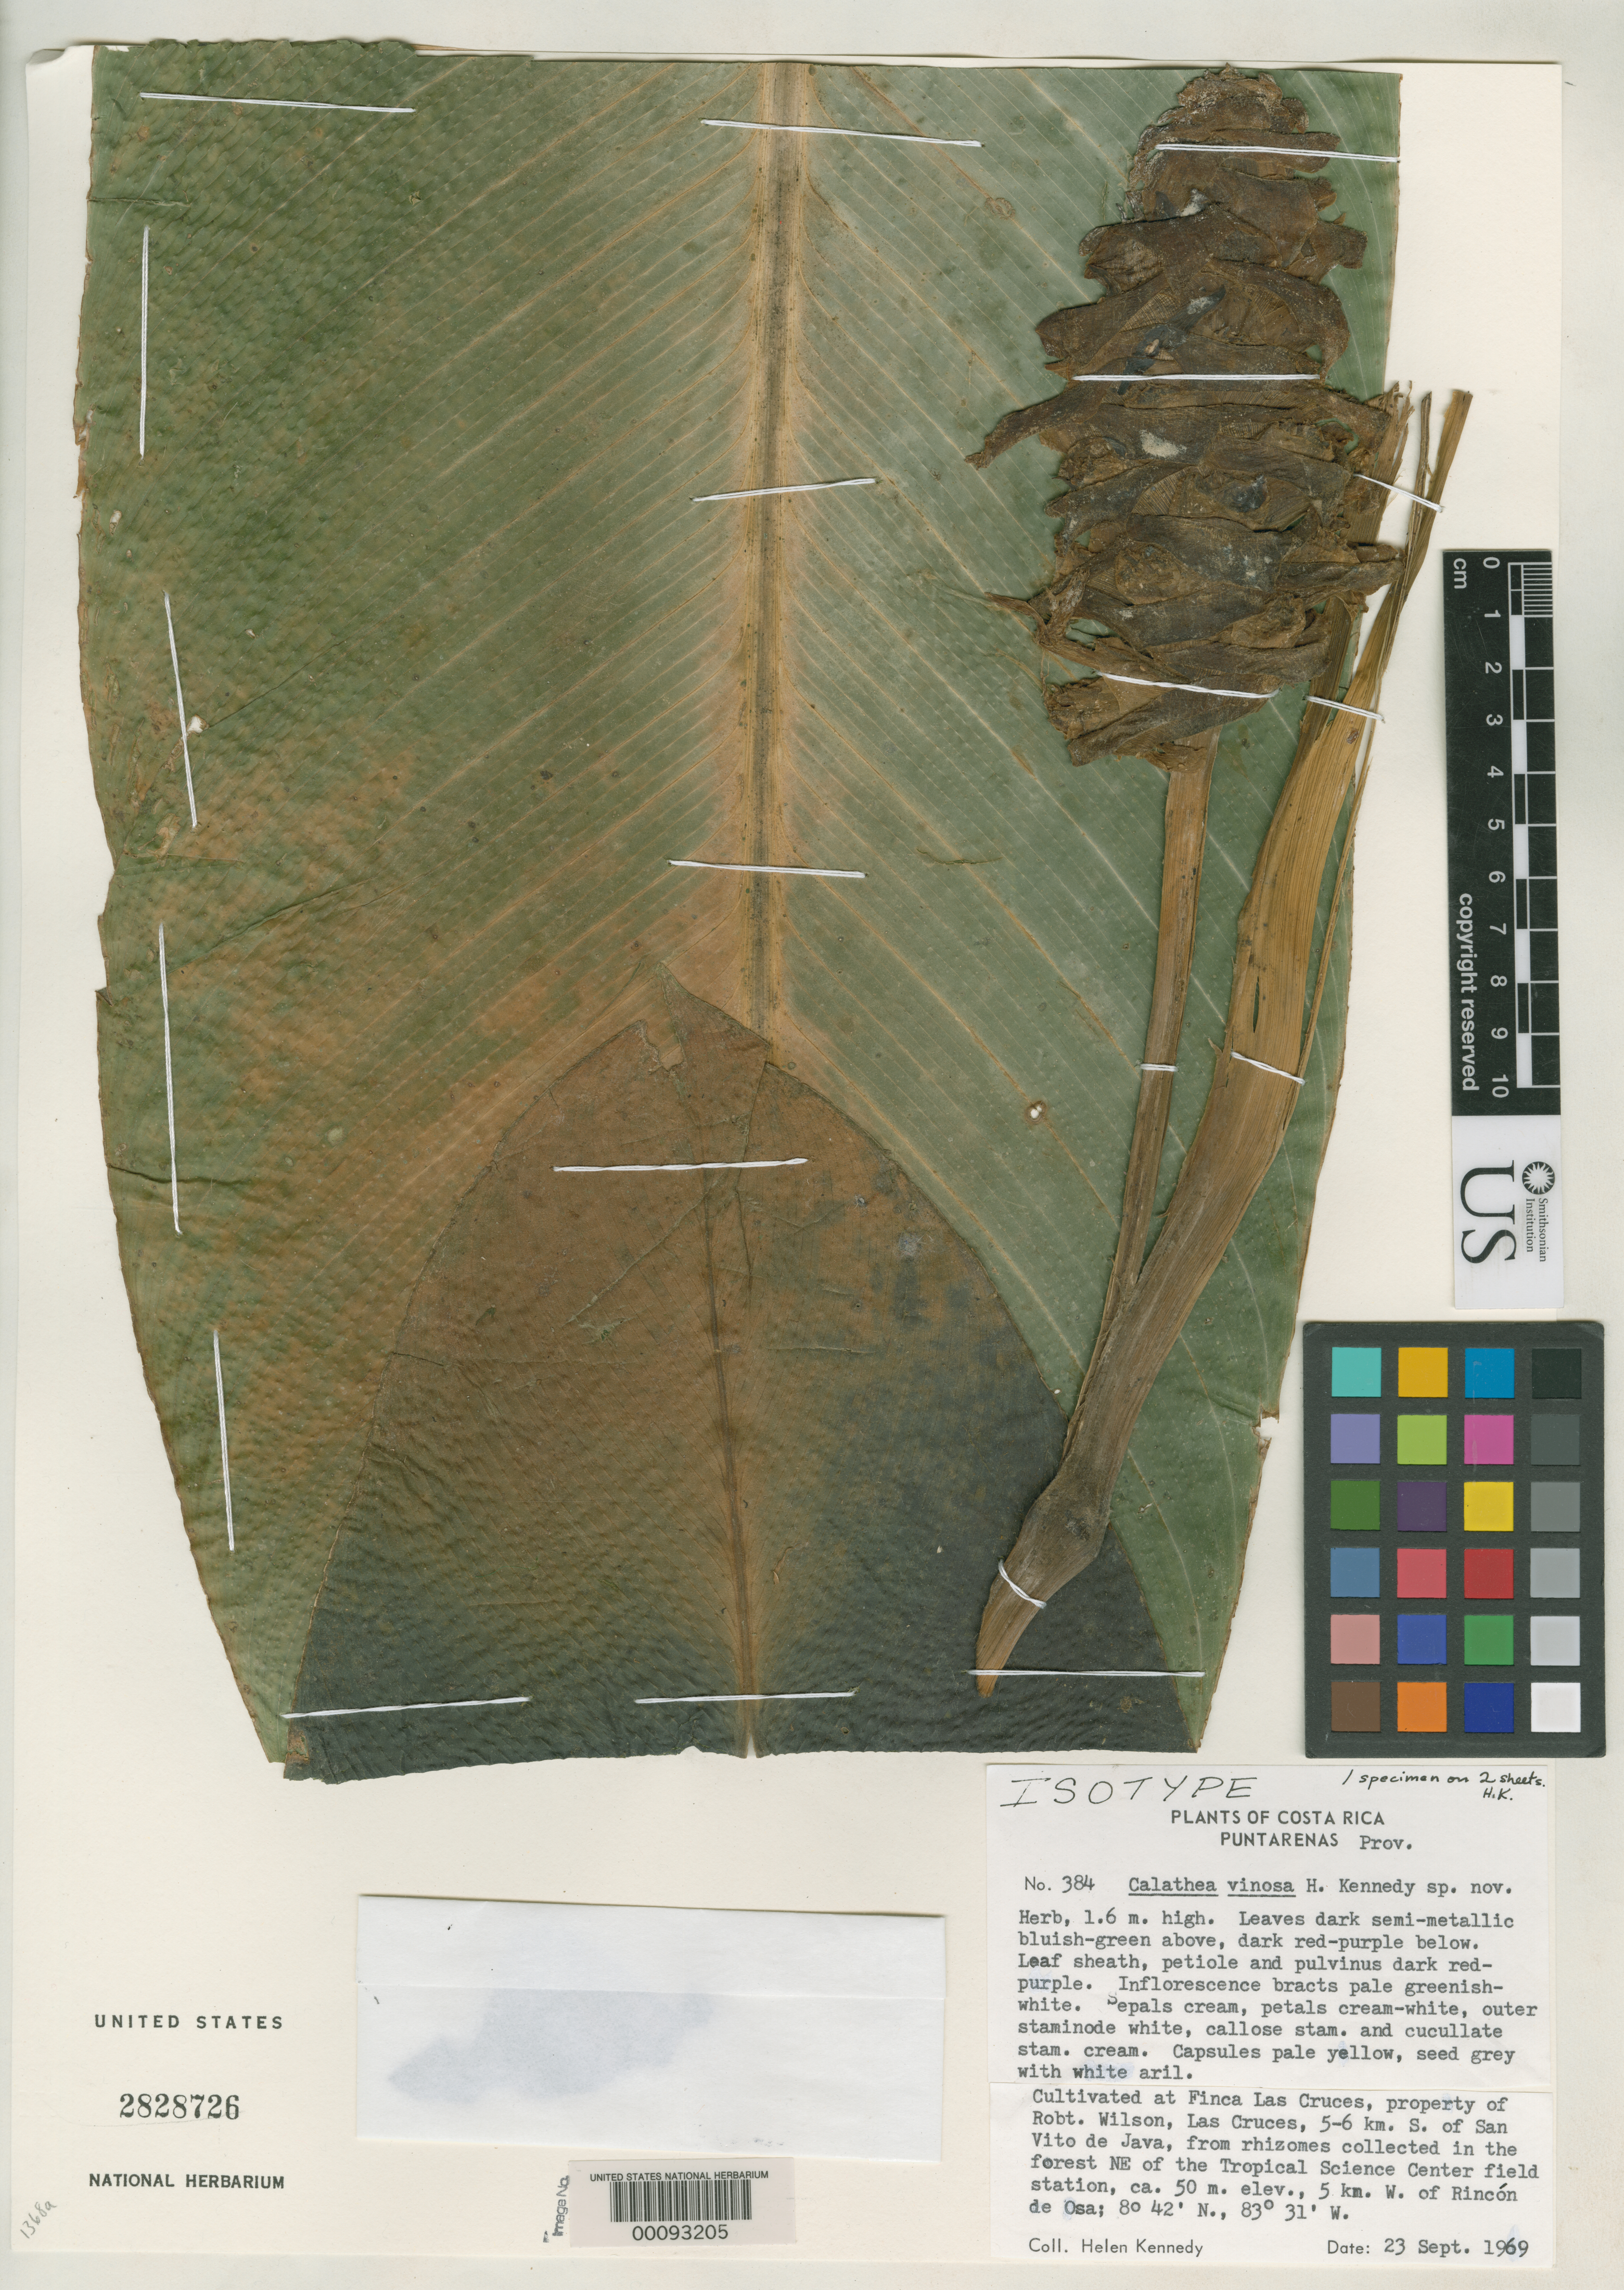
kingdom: Plantae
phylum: Tracheophyta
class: Liliopsida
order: Zingiberales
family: Marantaceae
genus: Calathea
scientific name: Calathea vinosa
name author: H. Kenn.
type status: Isotype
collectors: H. Kennedy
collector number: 384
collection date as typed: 23 Sep 1969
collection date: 1969-09-23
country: Costa Rica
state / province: Puntarenas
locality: Cultivated at Finca las Cruces.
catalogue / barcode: US 2828726